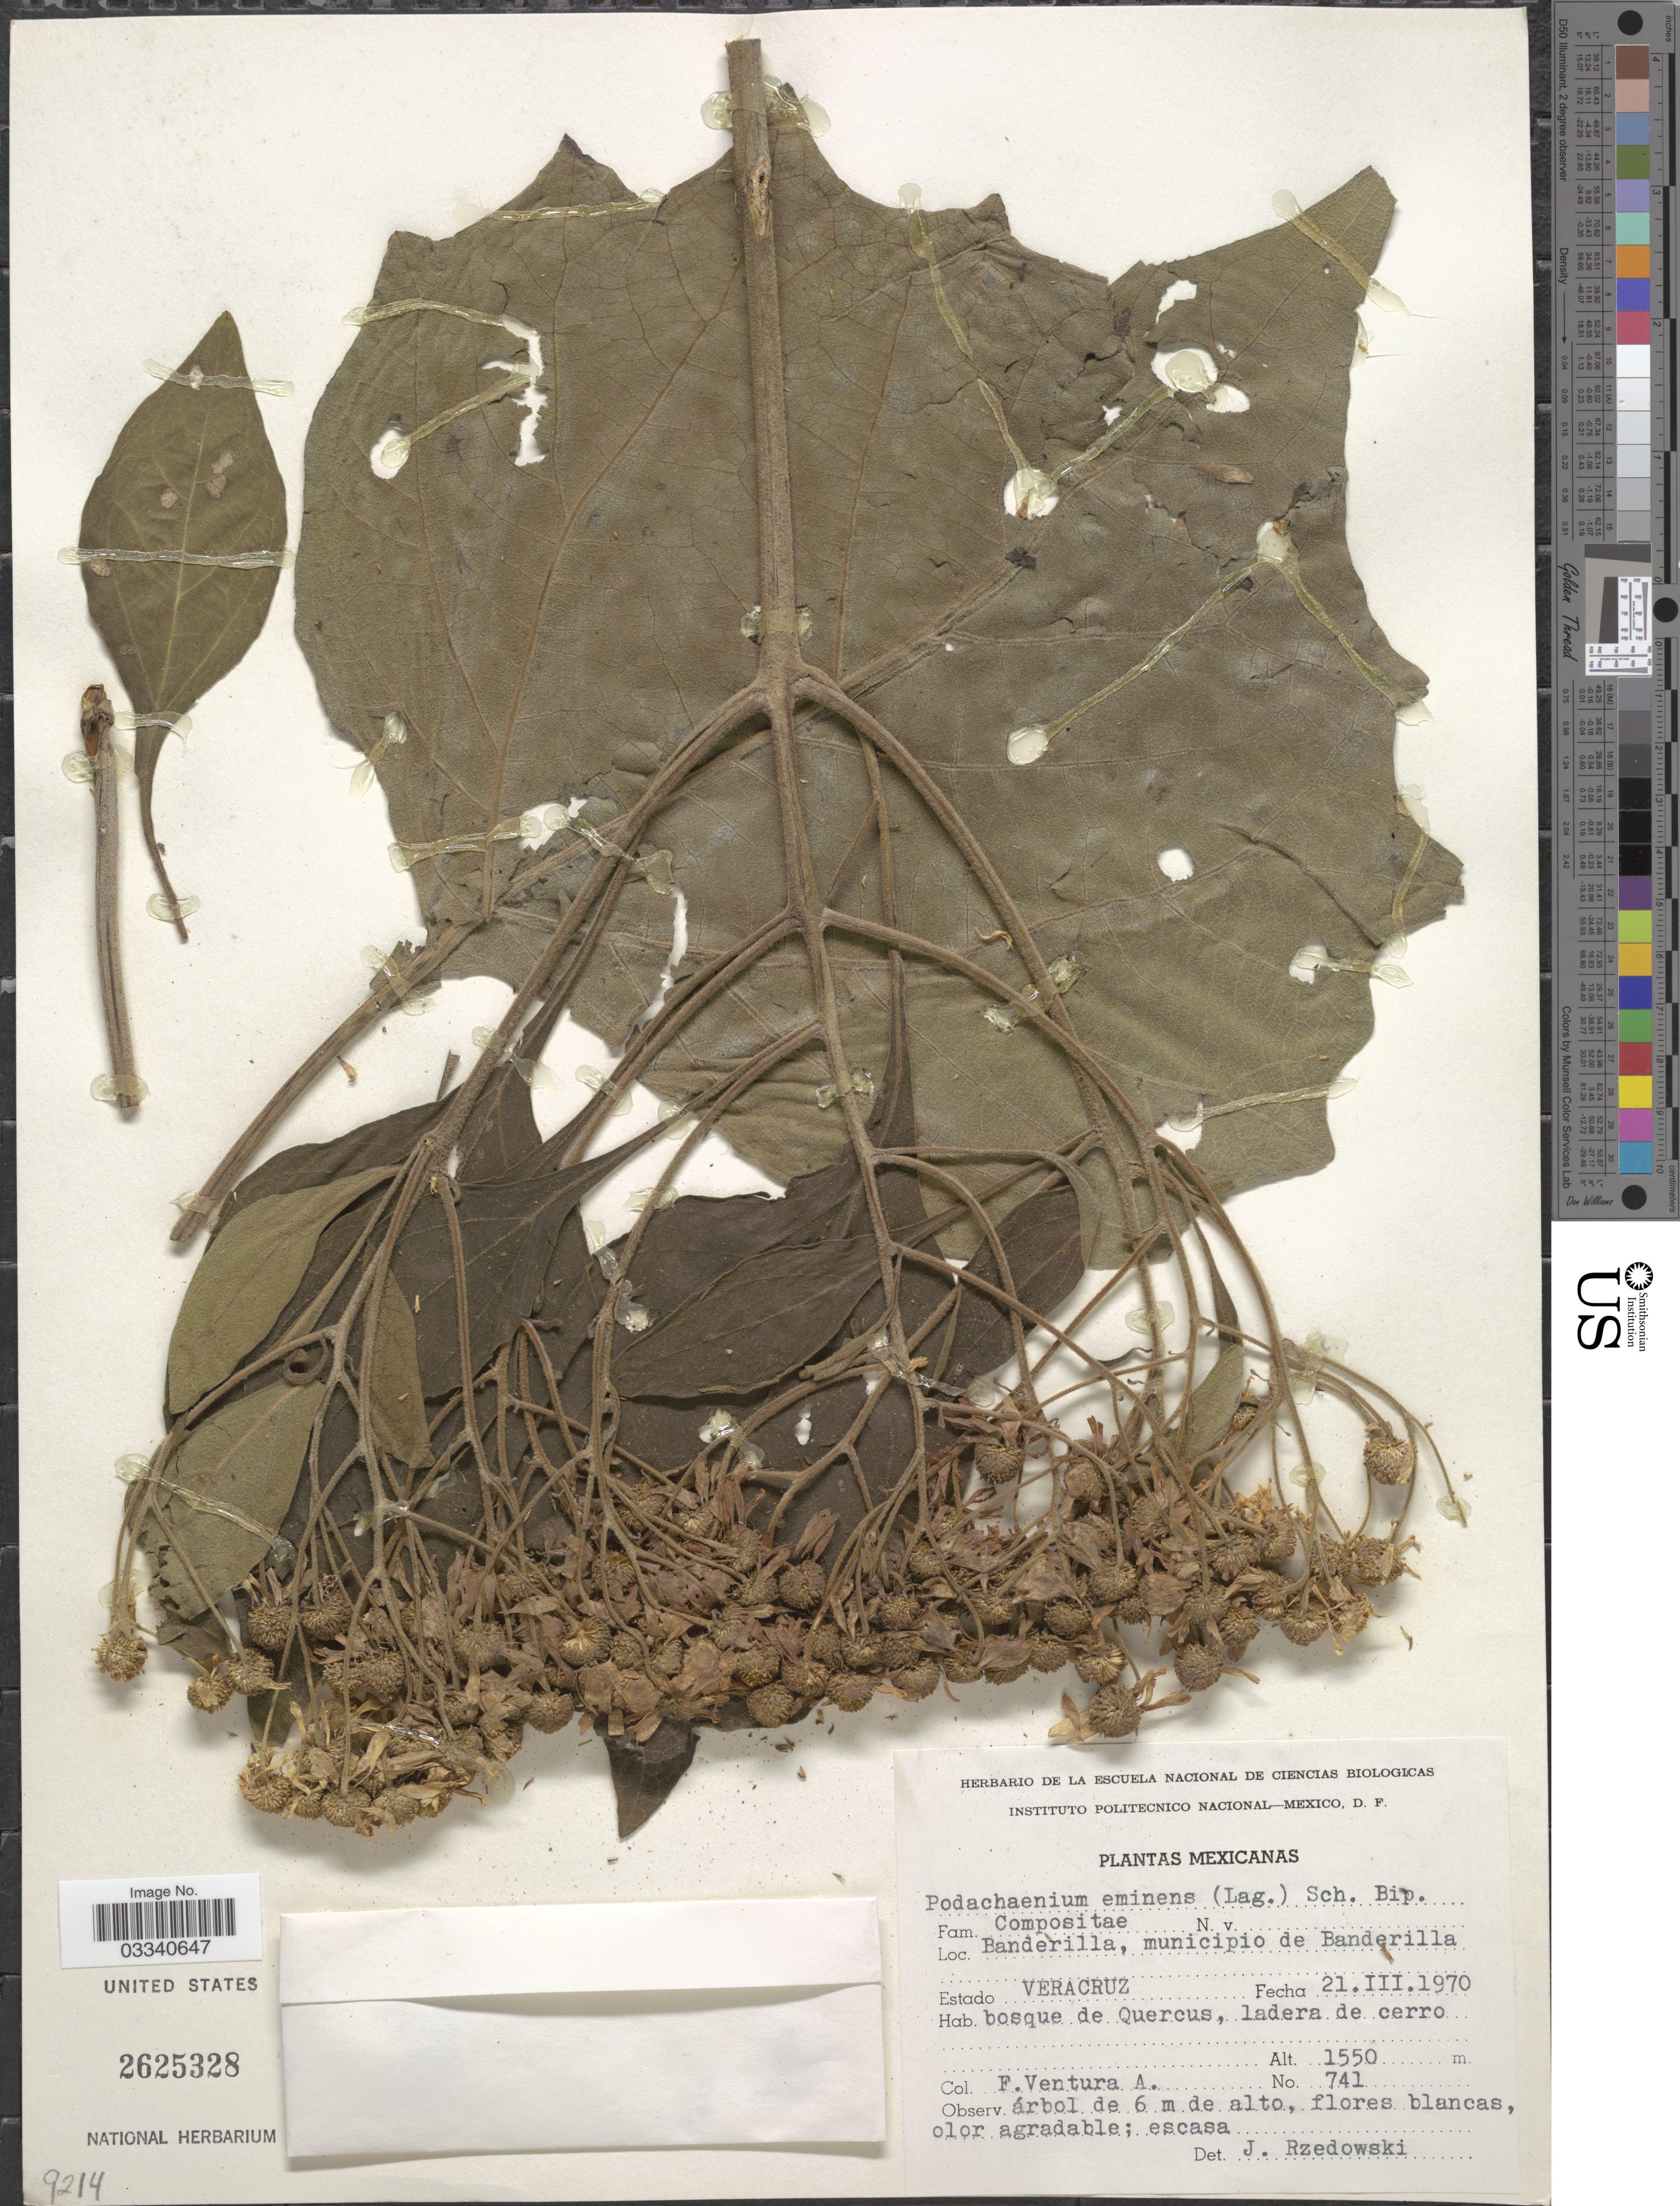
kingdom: Plantae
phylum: Tracheophyta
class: Magnoliopsida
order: Asterales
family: Asteraceae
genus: Podachaenium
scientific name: Podachaenium eminens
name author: (Lag.) Sch. Bip. ex Sch. Bip.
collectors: F. Ventura A.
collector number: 741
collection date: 1970-03-21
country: Mexico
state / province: Veracruz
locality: Estado Veracruz. Bosque de Quercus, ladera de cerro.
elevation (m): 1550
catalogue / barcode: US 2625328